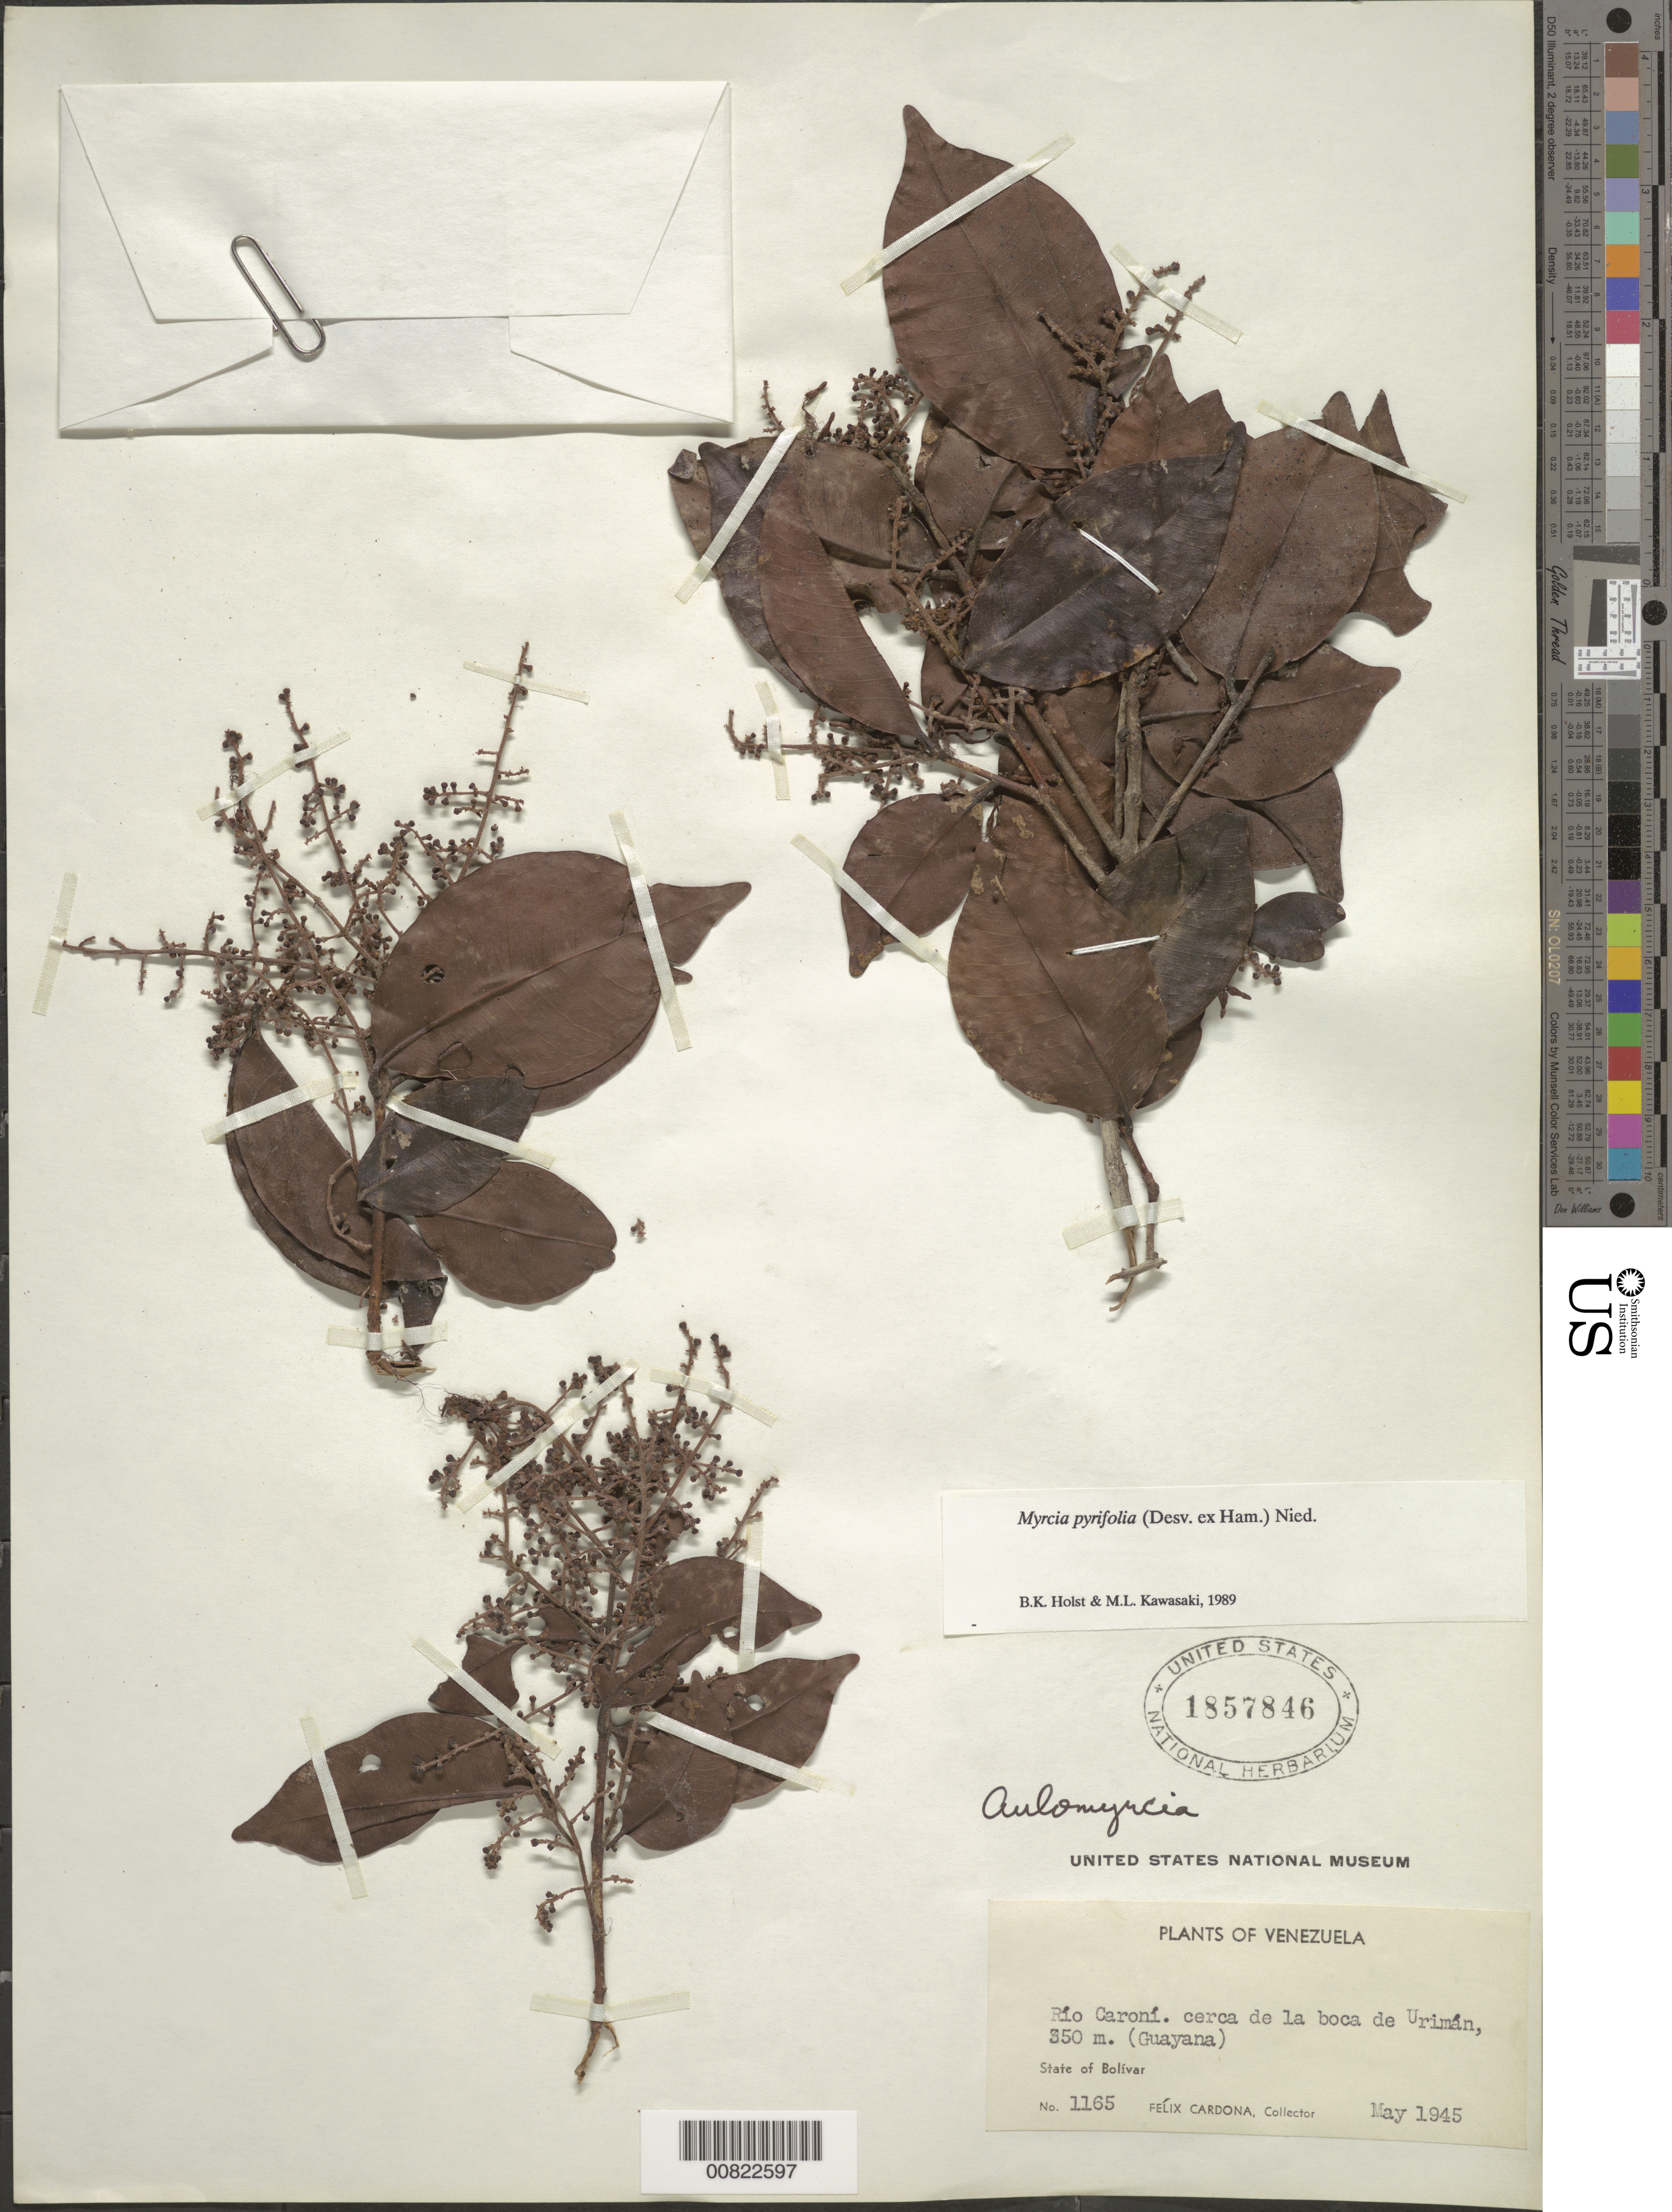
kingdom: Plantae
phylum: Tracheophyta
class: Magnoliopsida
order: Myrtales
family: Myrtaceae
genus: Myrcia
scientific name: Myrcia pyrifolia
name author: Nied.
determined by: Holst, Bruce K.; Kawasaki, María L.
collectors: F. Cardona Puig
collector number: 1165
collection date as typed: May-45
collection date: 1945-05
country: Venezuela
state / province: Bolívar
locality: Río Caroní, Urimán (Guayana)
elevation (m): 350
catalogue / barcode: US 1857846